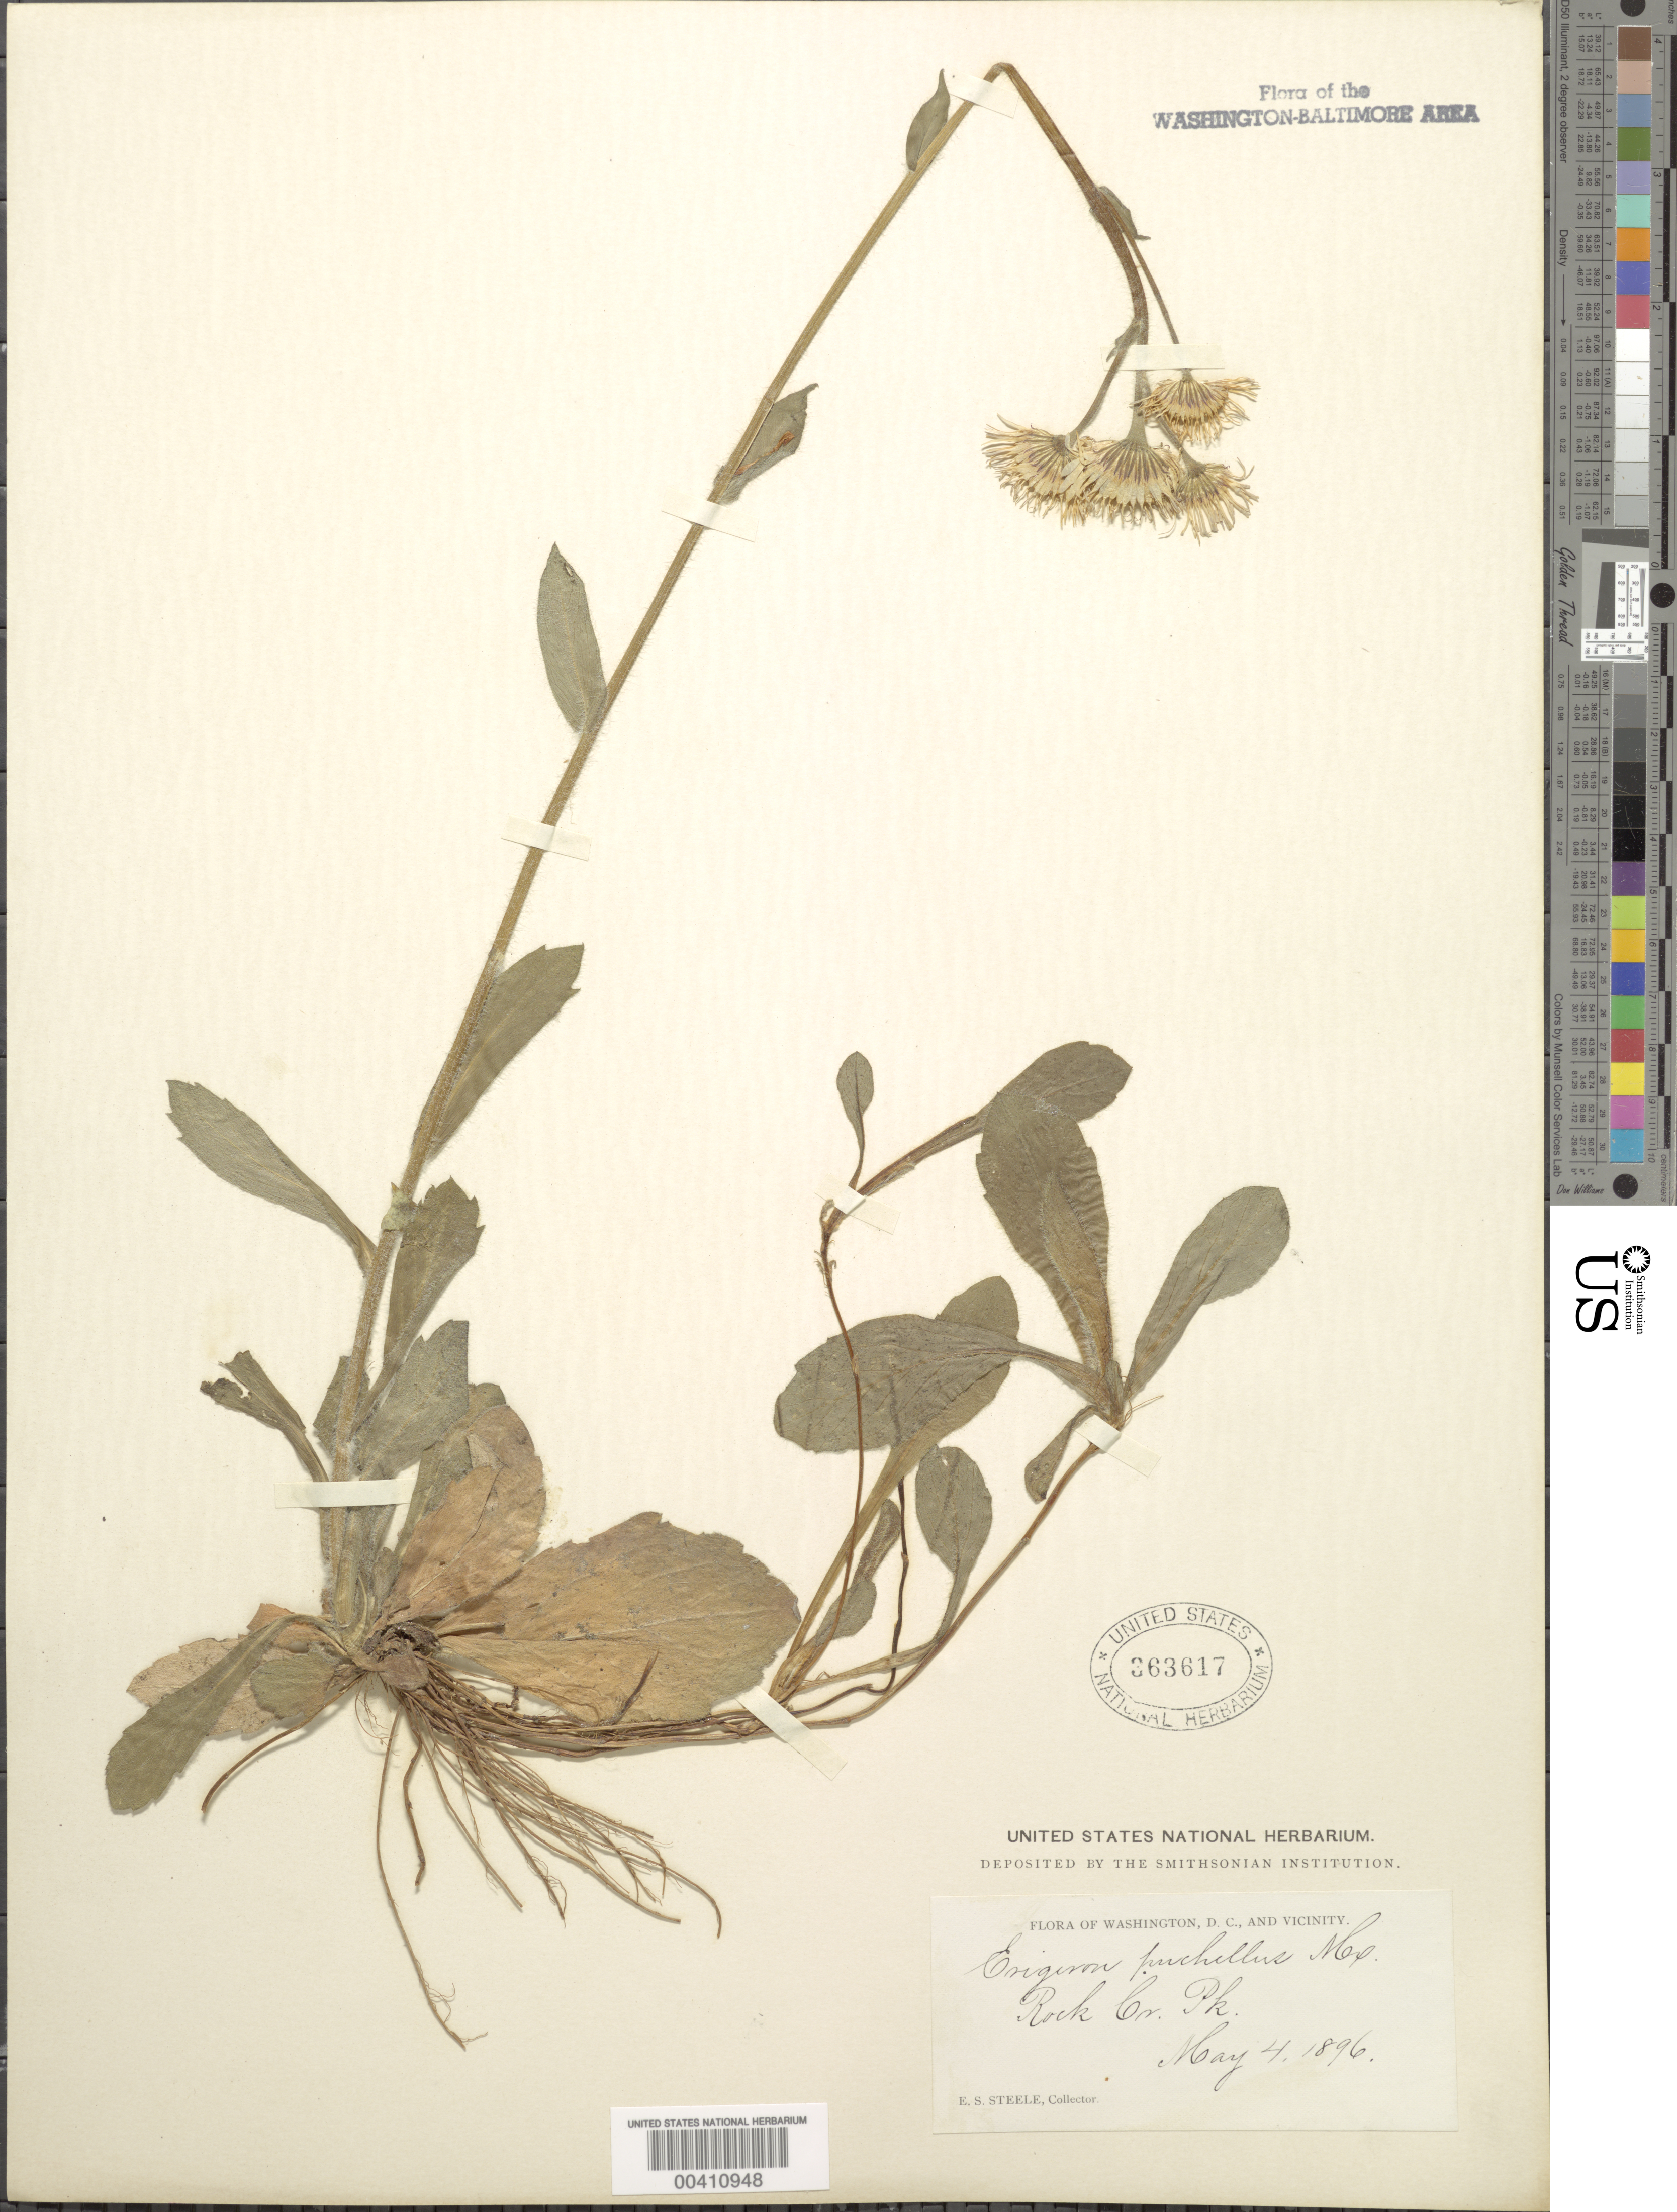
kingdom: Plantae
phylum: Tracheophyta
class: Magnoliopsida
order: Asterales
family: Asteraceae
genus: Erigeron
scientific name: Erigeron pulchellus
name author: Michx.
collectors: E. Steele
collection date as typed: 04 May 1896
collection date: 1896-05-04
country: United States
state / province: District of Columbia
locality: Rock Creek Park Rock Creek Park & vicinity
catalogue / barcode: US 363617